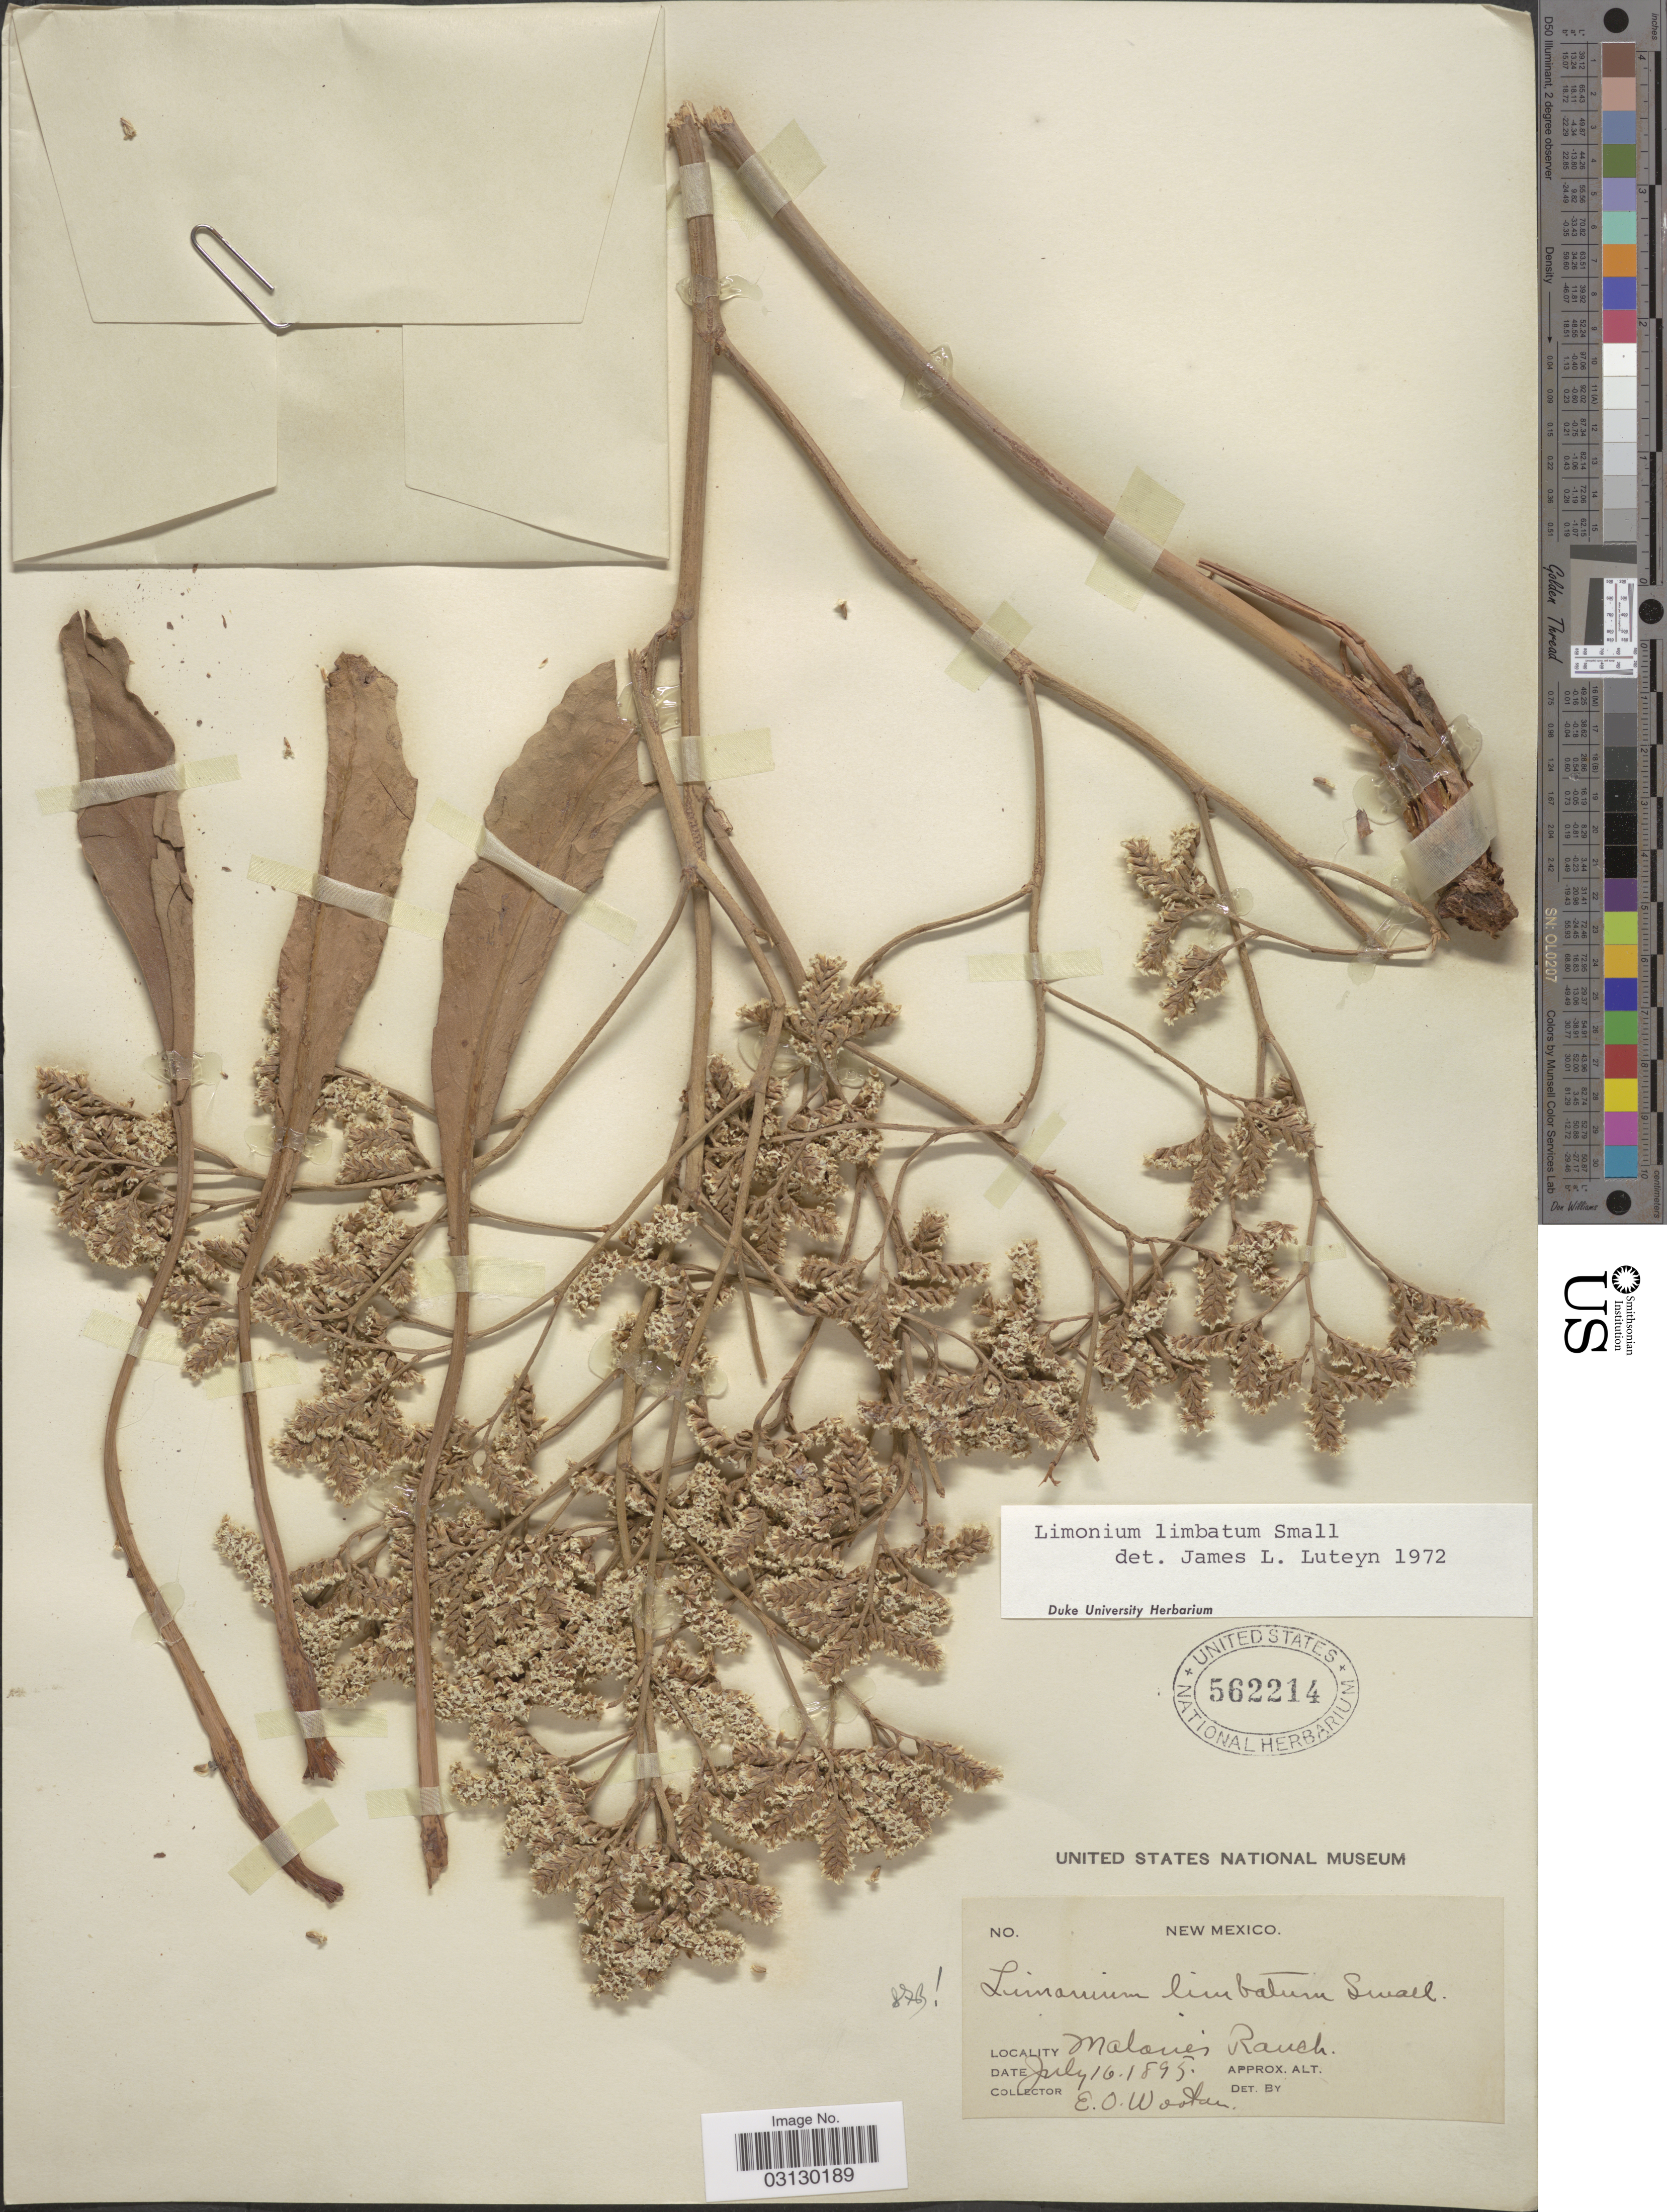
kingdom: Plantae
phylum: Tracheophyta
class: Magnoliopsida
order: Caryophyllales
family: Plumbaginaceae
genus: Limonium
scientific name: Limonium limbatum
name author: Small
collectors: E. O. Wooton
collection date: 1895-07-16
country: United States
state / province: New Mexico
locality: Malones' Ranch.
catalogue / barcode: US 562214